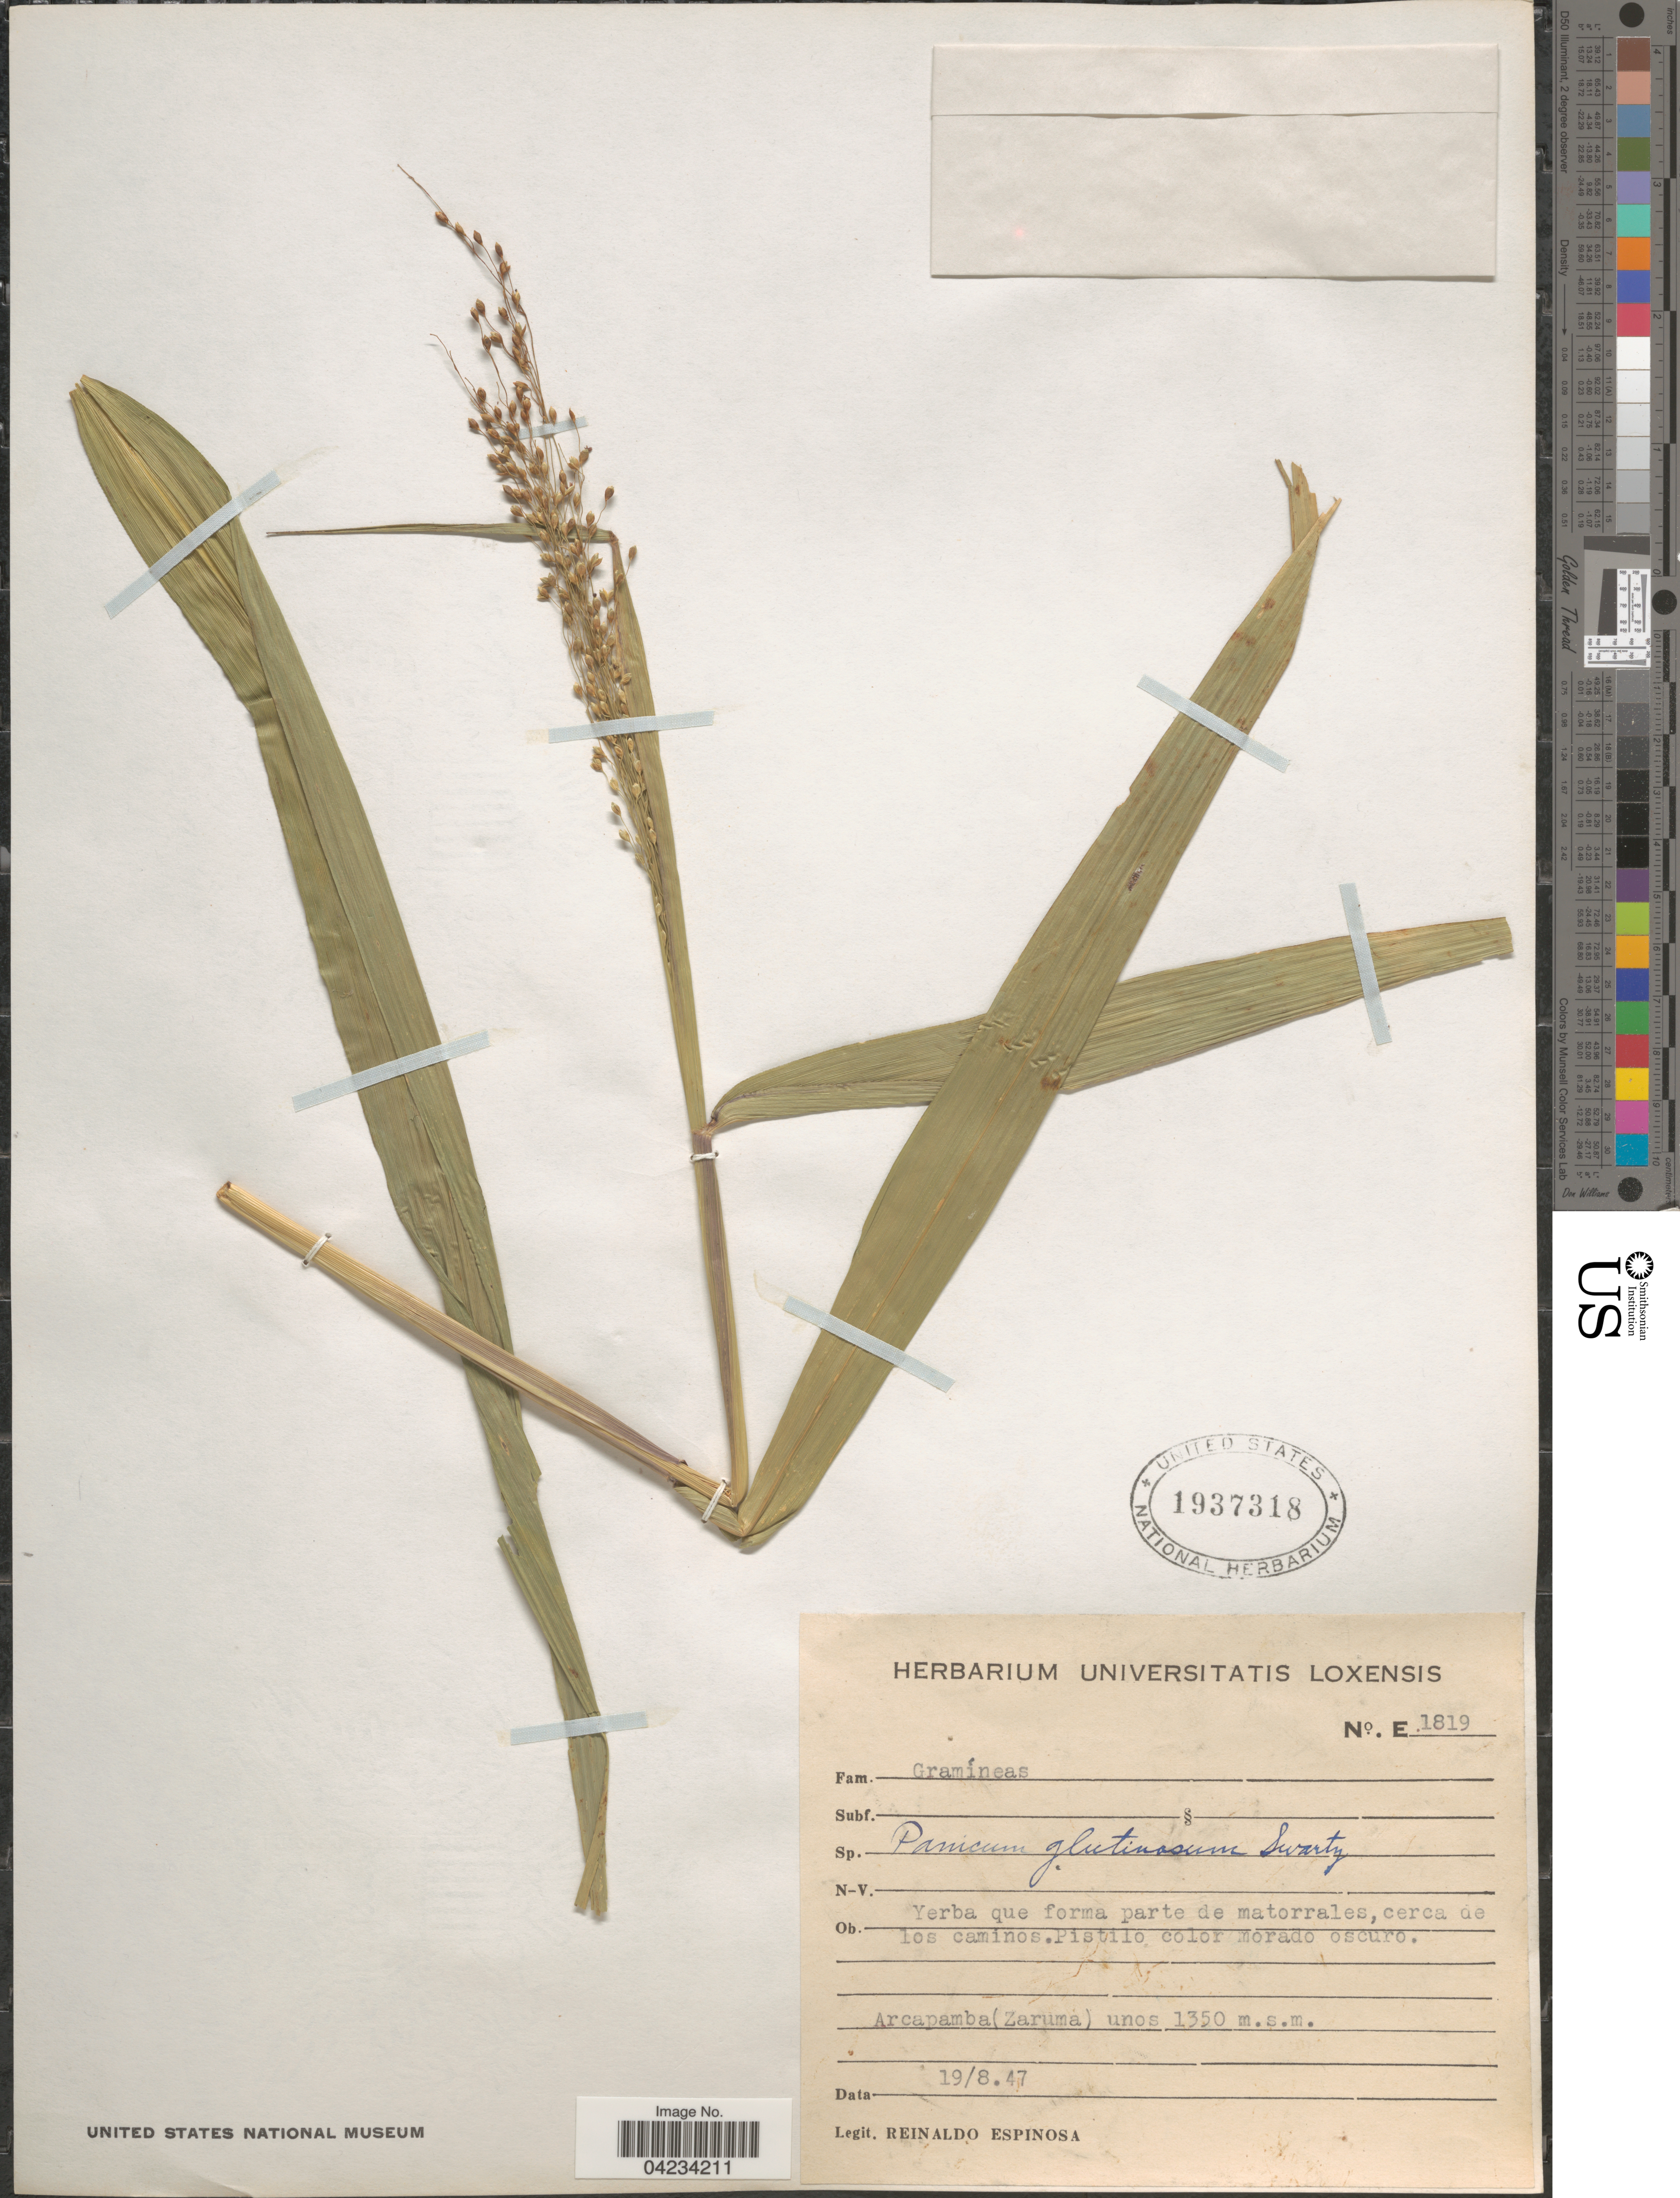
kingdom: Plantae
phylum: Tracheophyta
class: Liliopsida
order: Poales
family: Poaceae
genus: Homolepis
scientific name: Homolepis glutinosa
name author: (Sw.) Zuloaga & Soderstr.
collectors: R. Espinosa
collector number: E1819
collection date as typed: Transcribed d/m/y: 19/8/47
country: Ecuador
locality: Arcapamba (Zaruma).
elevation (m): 1350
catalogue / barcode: US 1937318